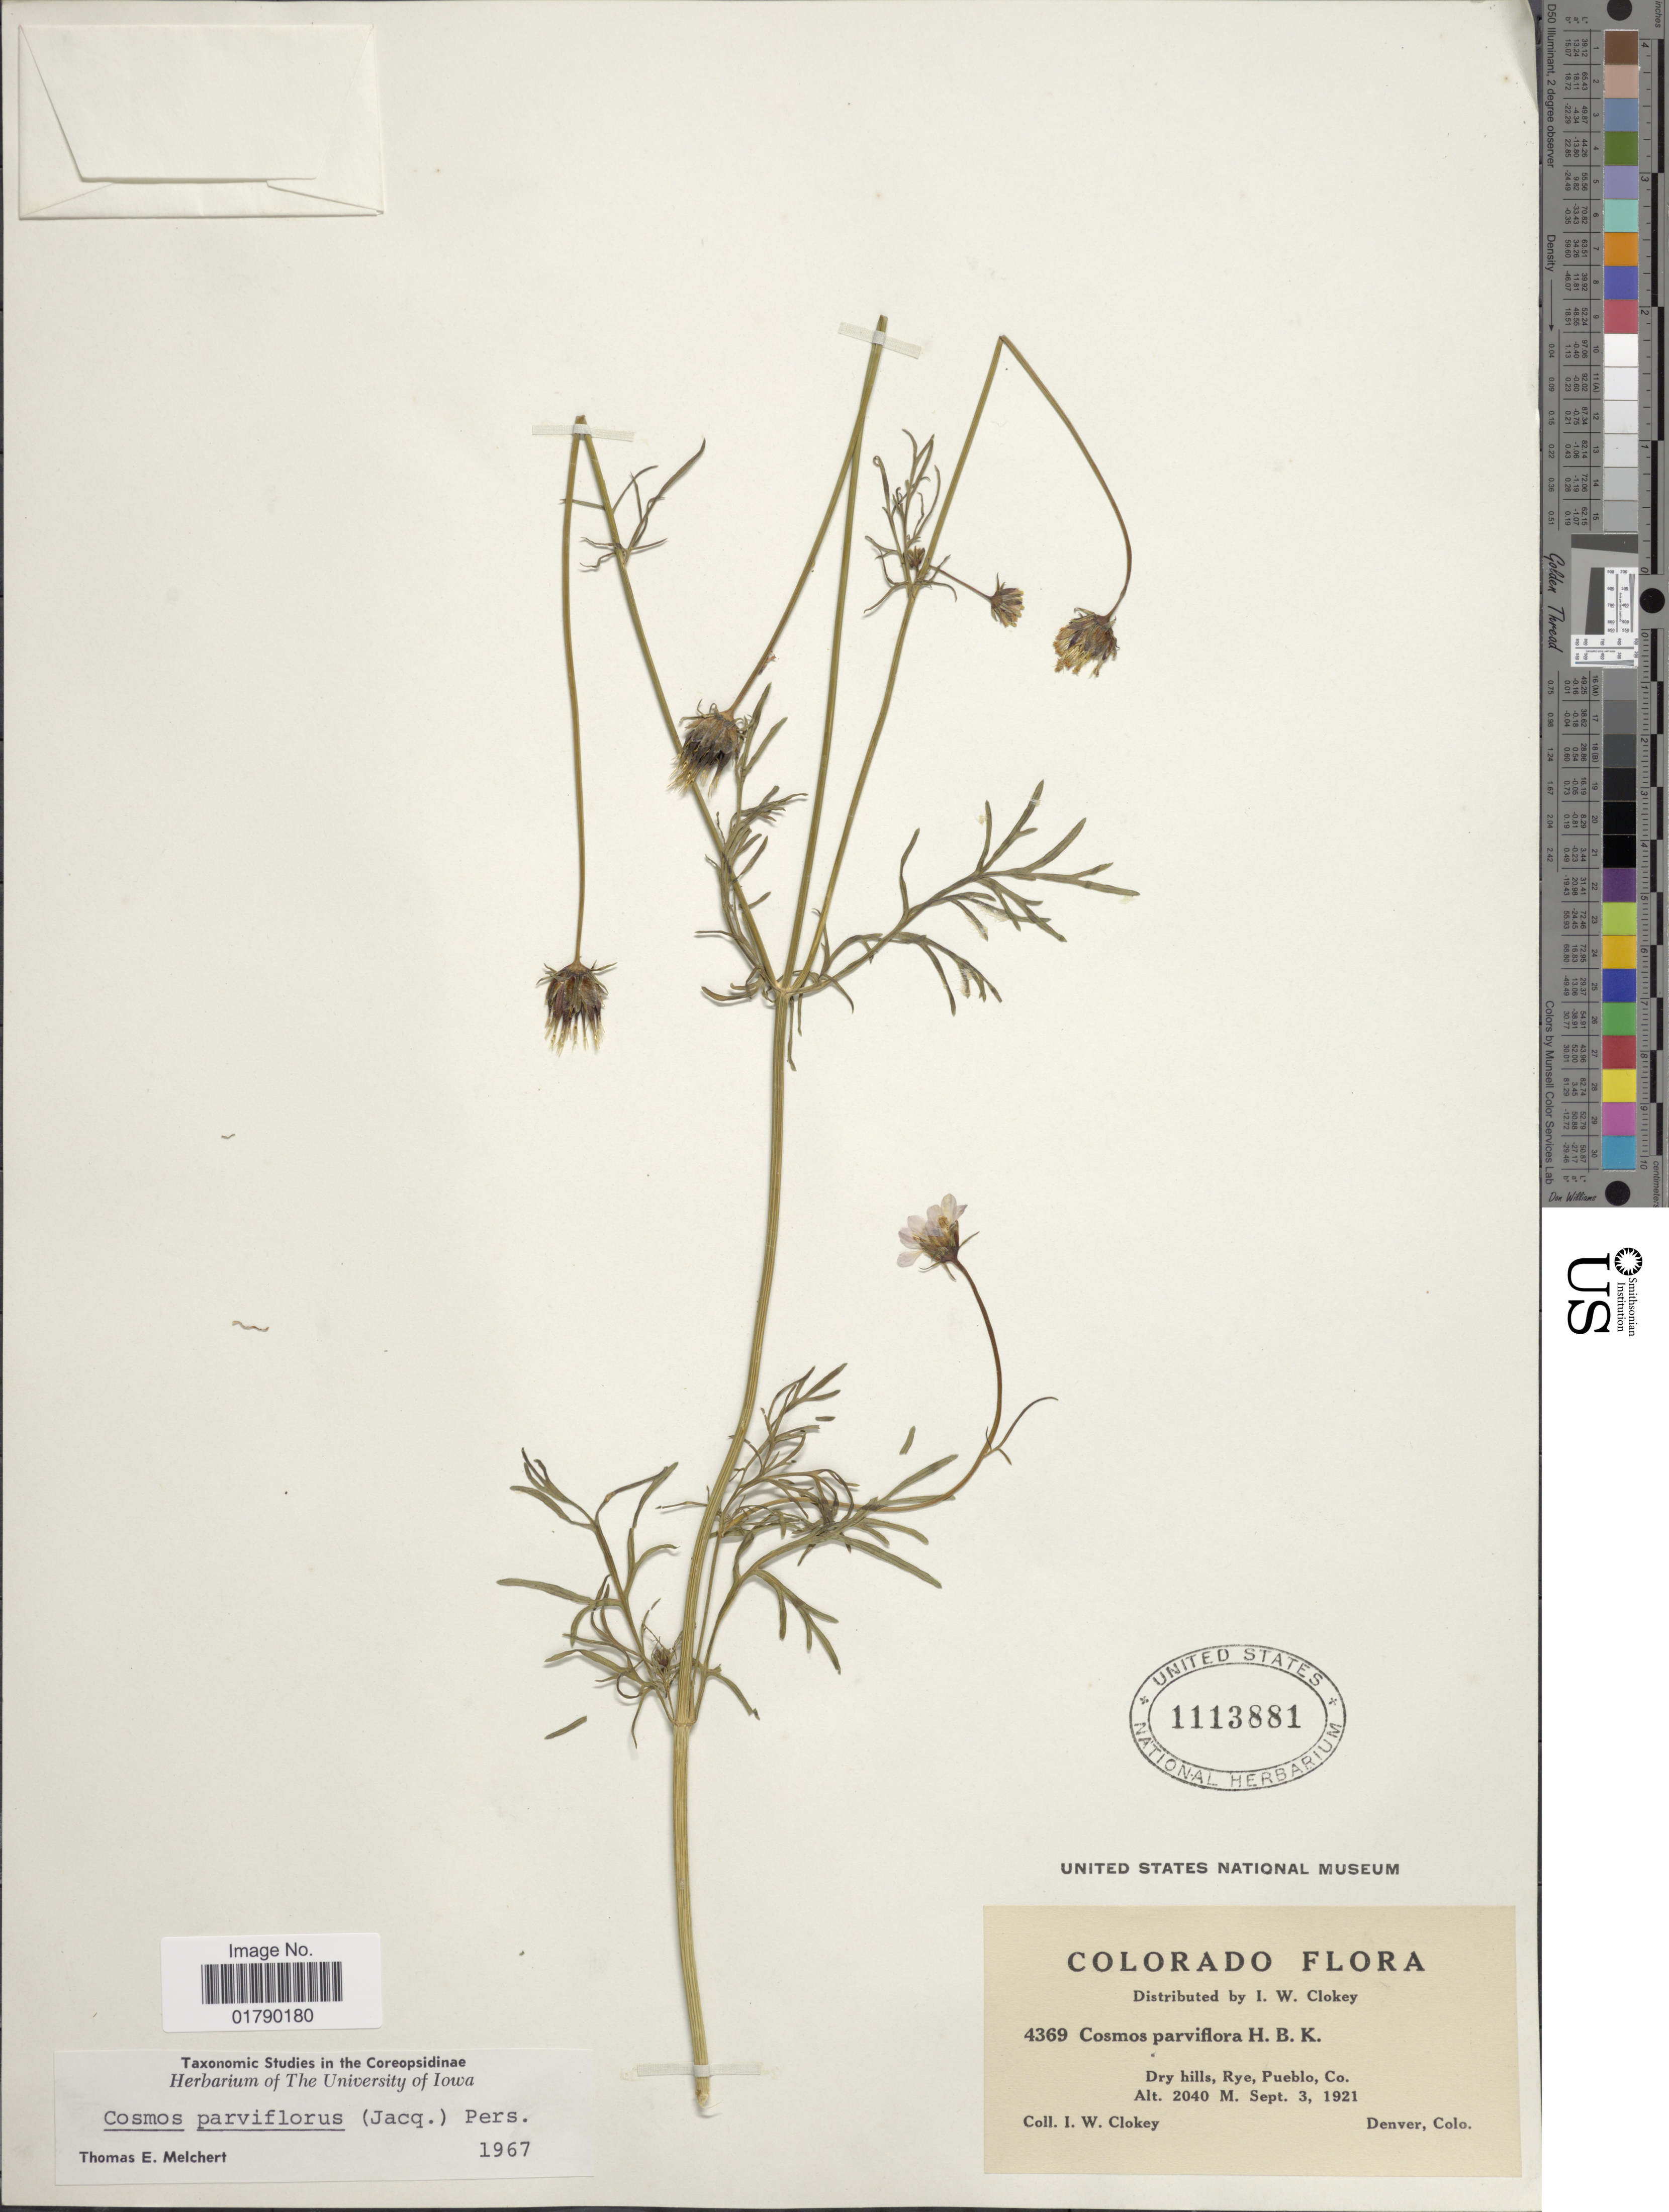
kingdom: Plantae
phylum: Tracheophyta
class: Magnoliopsida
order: Asterales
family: Asteraceae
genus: Cosmos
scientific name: Cosmos parviflorus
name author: (Jacq.) Pers.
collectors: I. W. Clokey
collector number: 4369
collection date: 1921-09-03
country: United States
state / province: Colorado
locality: Dry hills, Rye, Pueblo, Co.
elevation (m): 2040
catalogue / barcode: US 1113881